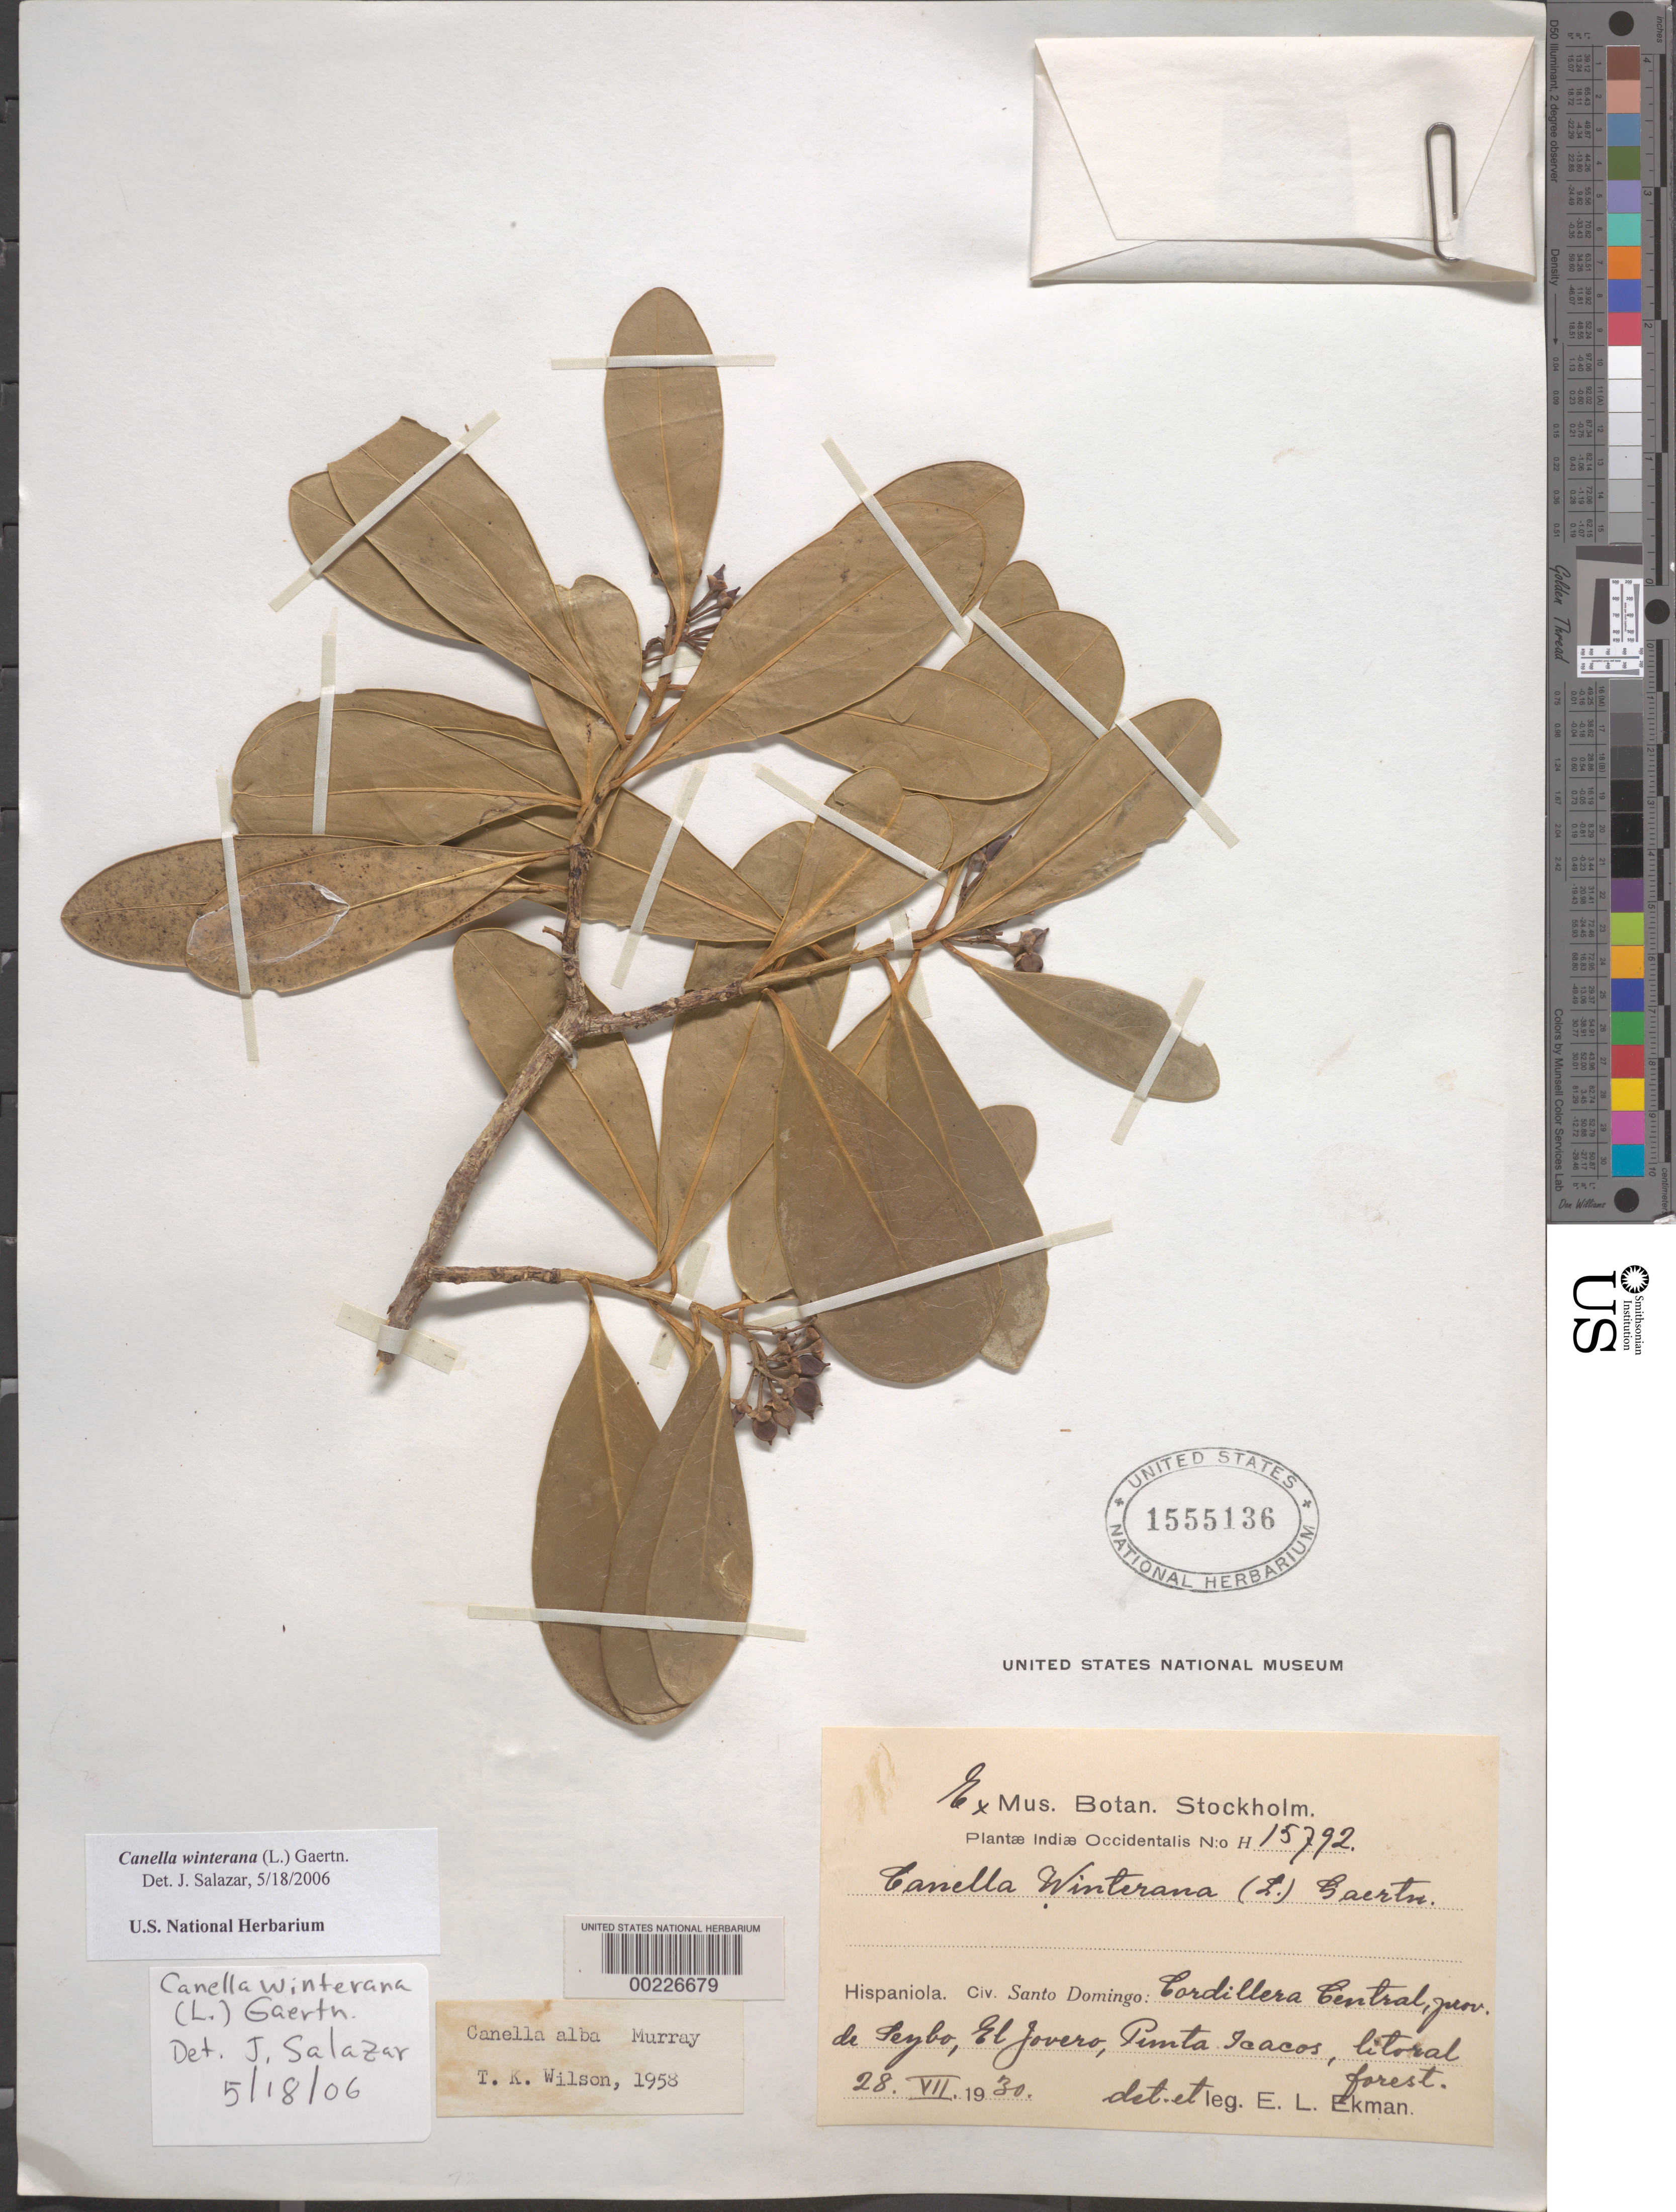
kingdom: Plantae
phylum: Tracheophyta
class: Magnoliopsida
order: Canellales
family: Canellaceae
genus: Canella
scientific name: Canella winterana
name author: (L.) Gaertn.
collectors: E. L. Ekman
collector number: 15792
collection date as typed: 28 Jul 1930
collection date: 1930-07-28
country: Dominican Republic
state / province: El Seíbo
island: Hispaniola Island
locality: Cordillera central; el jovero; pimta icacos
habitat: Litoral forest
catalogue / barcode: US 1555136